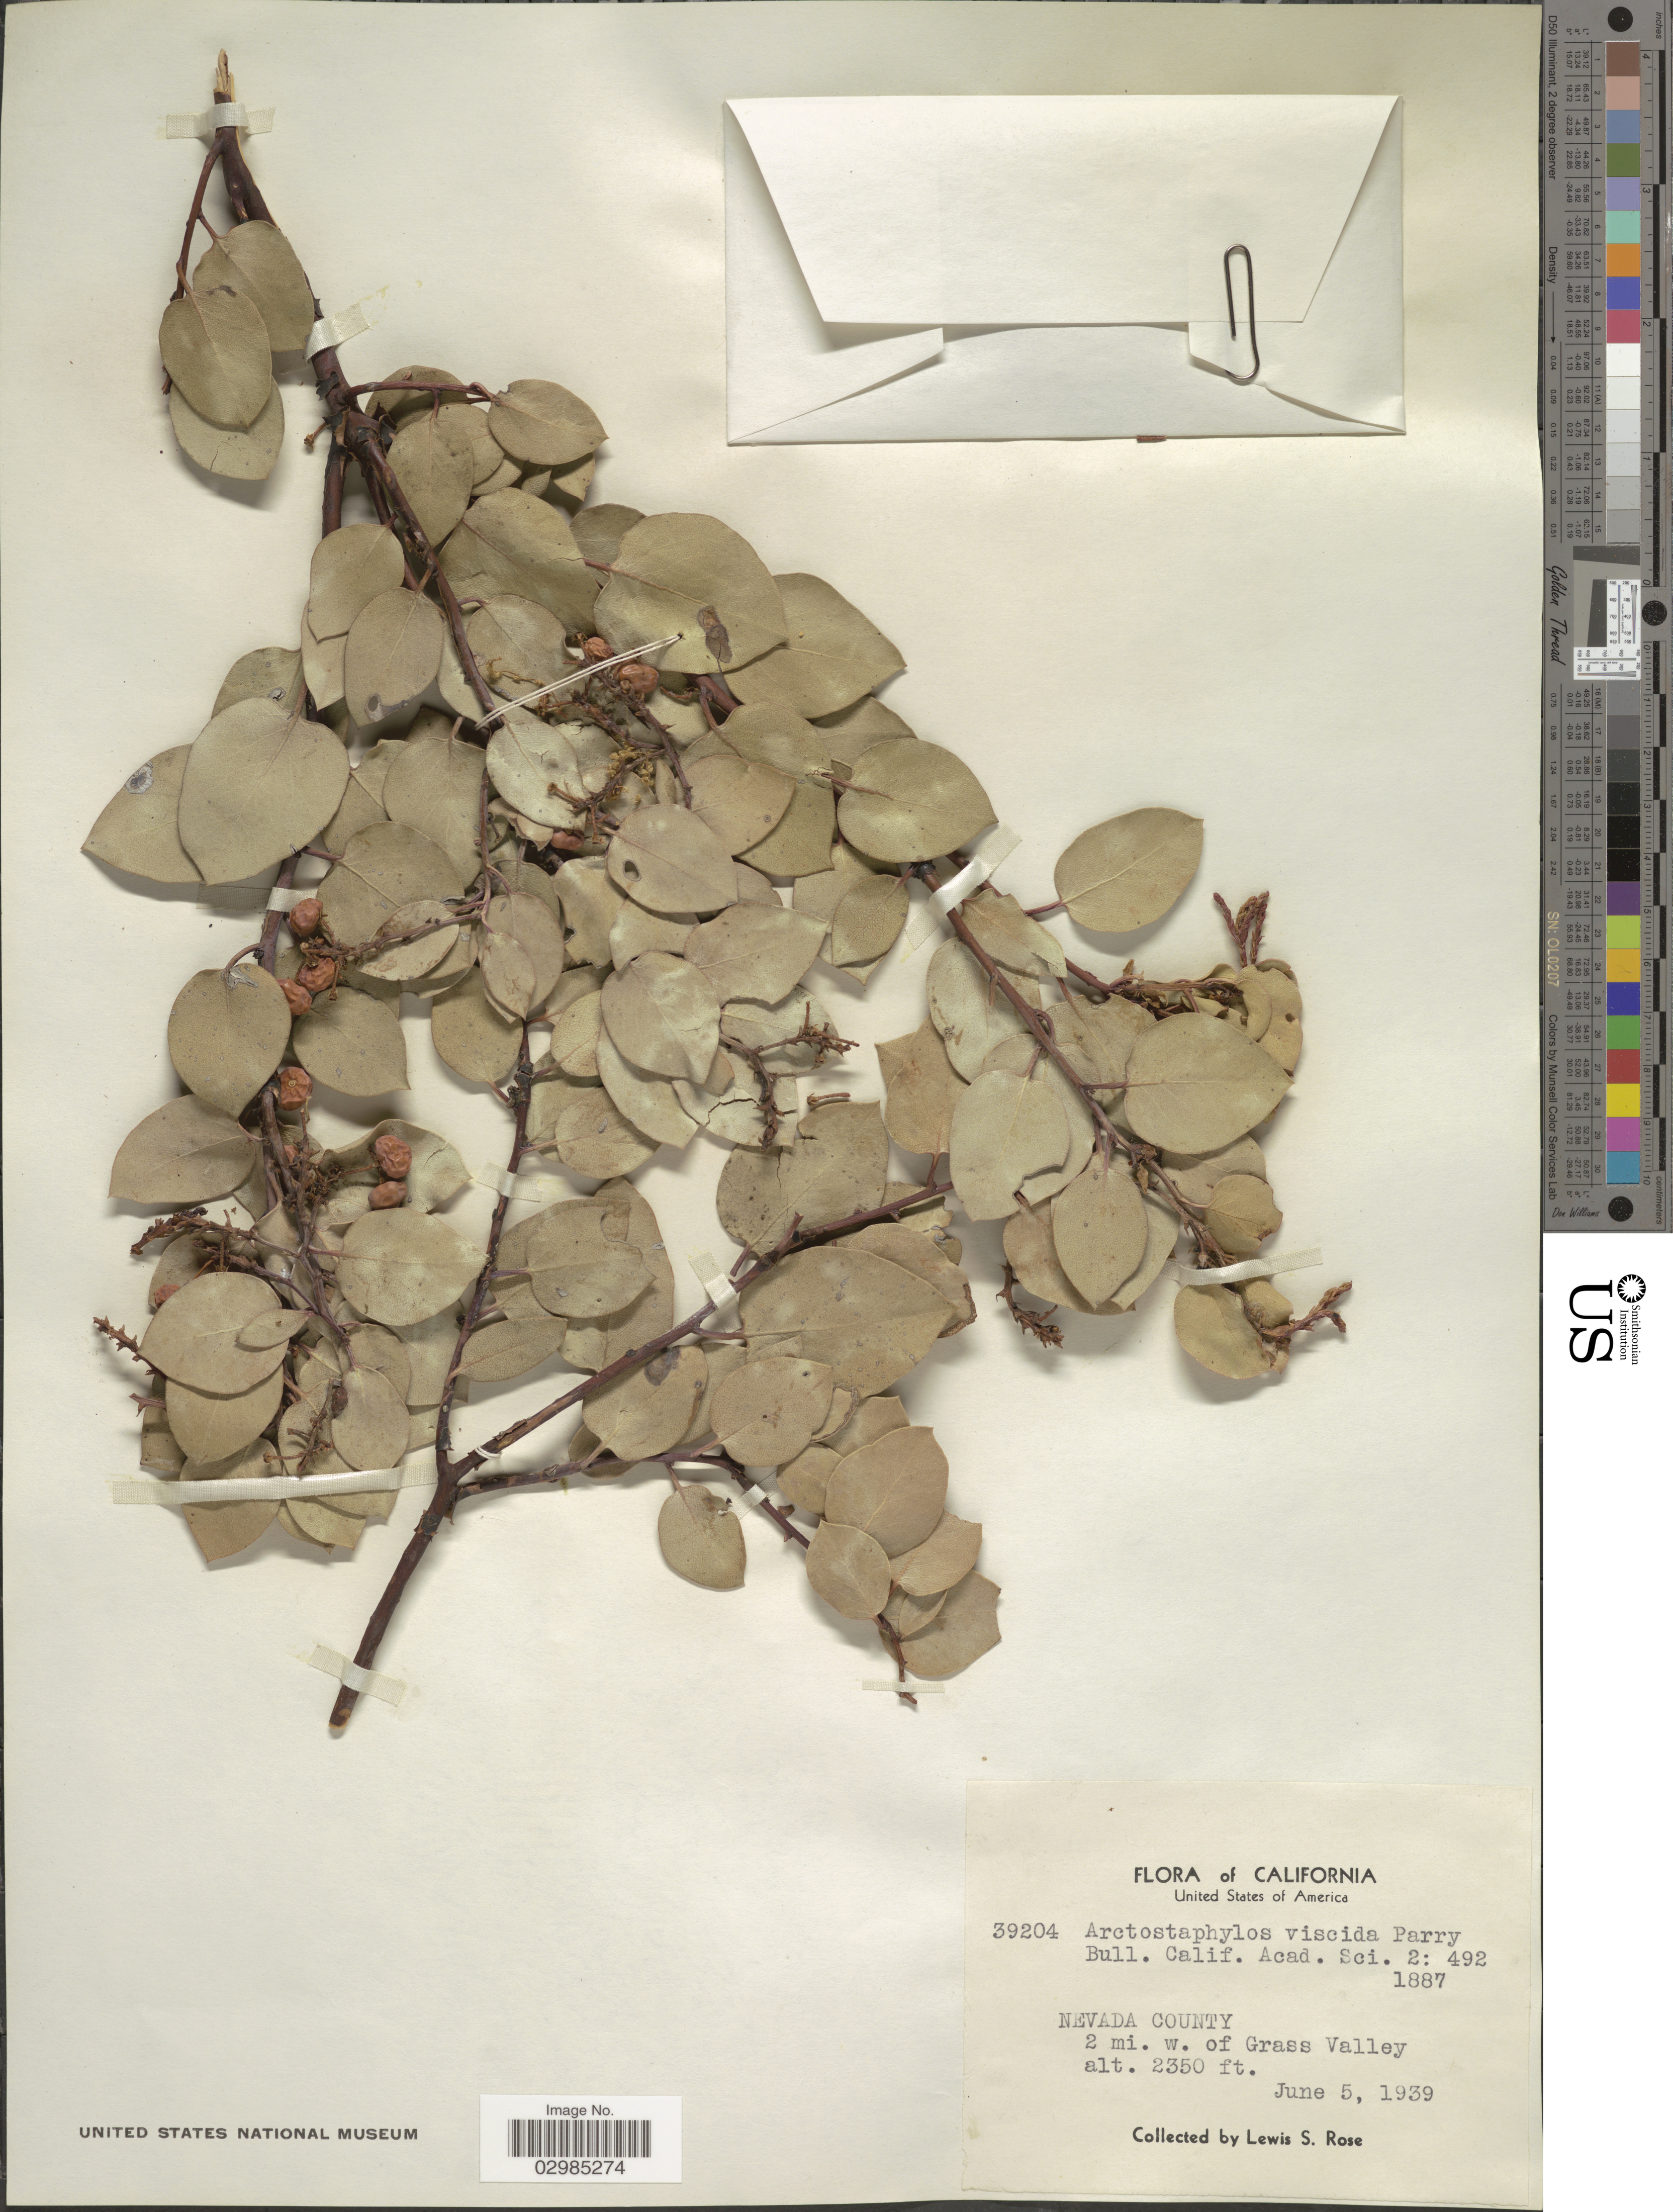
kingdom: Plantae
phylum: Tracheophyta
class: Magnoliopsida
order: Ericales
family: Ericaceae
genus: Arctostaphylos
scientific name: Arctostaphylos viscida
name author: Parry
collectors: L. S. Rose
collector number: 39204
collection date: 1939-06-05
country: United States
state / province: California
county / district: Nevada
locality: Nevada County. 2 mi. w. of Grass Valley.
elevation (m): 716